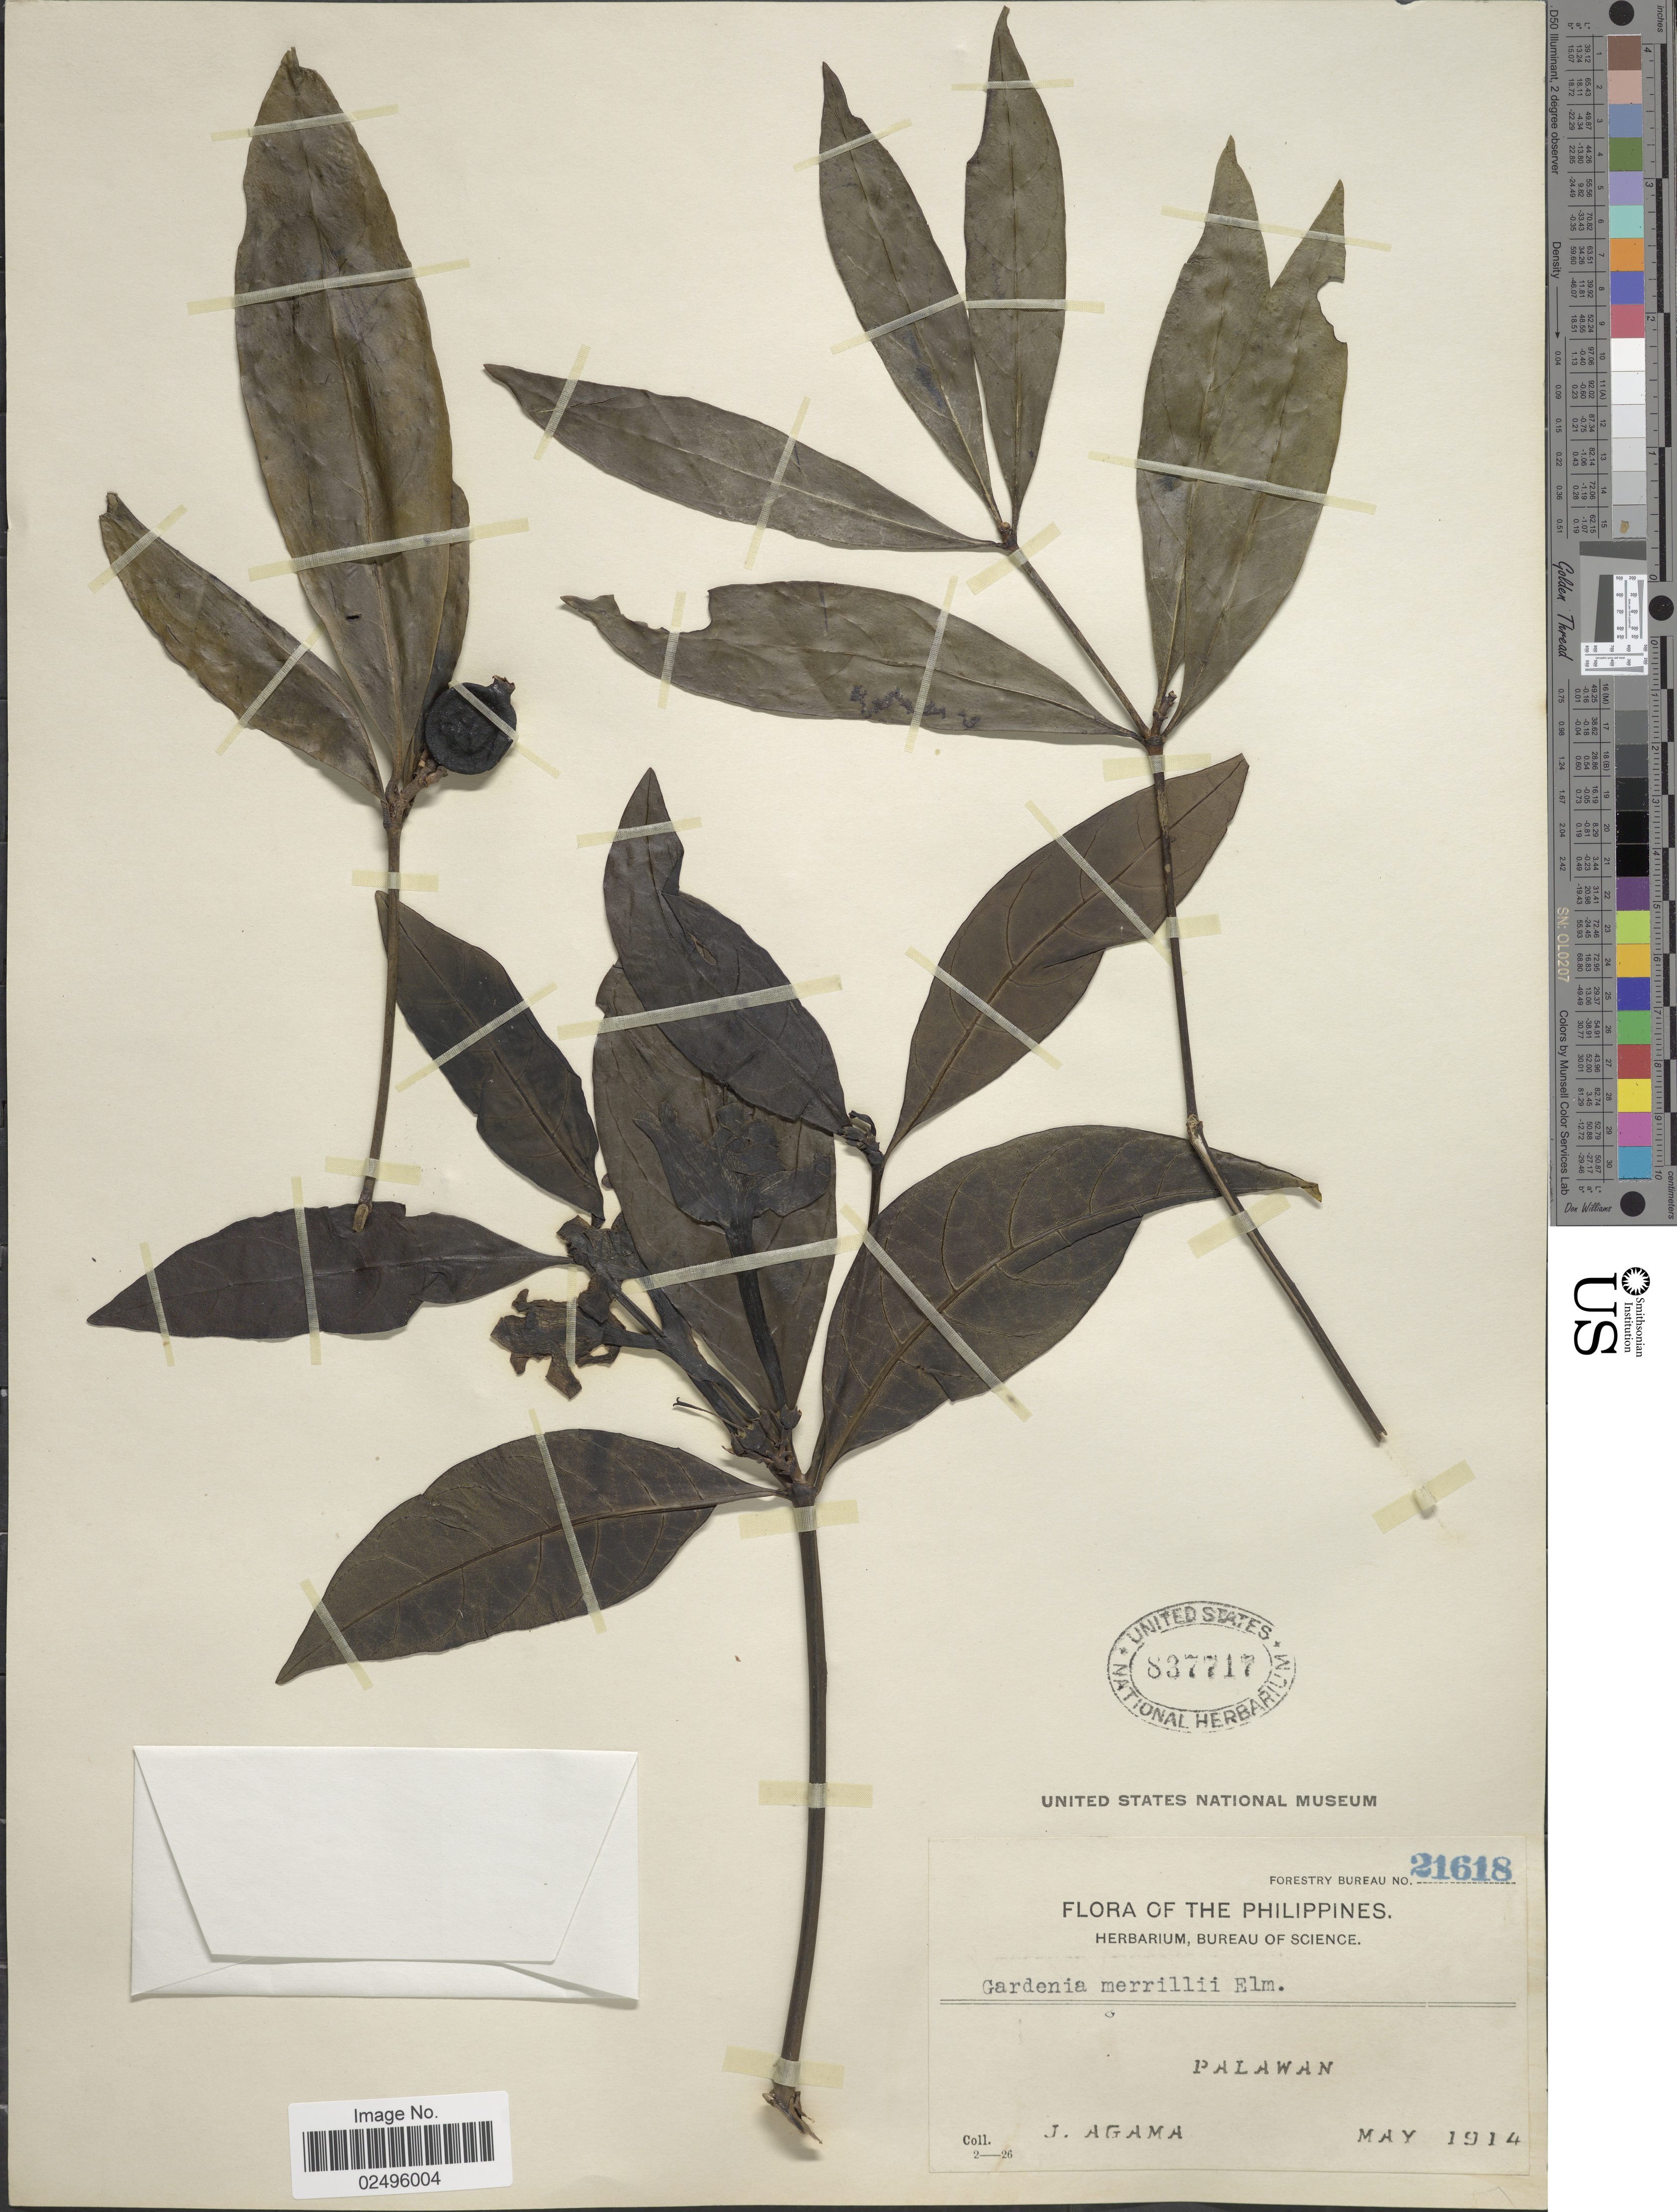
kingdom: Plantae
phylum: Tracheophyta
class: Magnoliopsida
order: Gentianales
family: Rubiaceae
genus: Rothmannia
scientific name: Rothmannia merrillii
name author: (Elmer) J.T. Pereira & Ridsdale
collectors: J. Agama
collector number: Forestry Bureau 21618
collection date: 1914-05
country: Philippines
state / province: Mimaropa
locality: Palawan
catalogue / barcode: US 837717